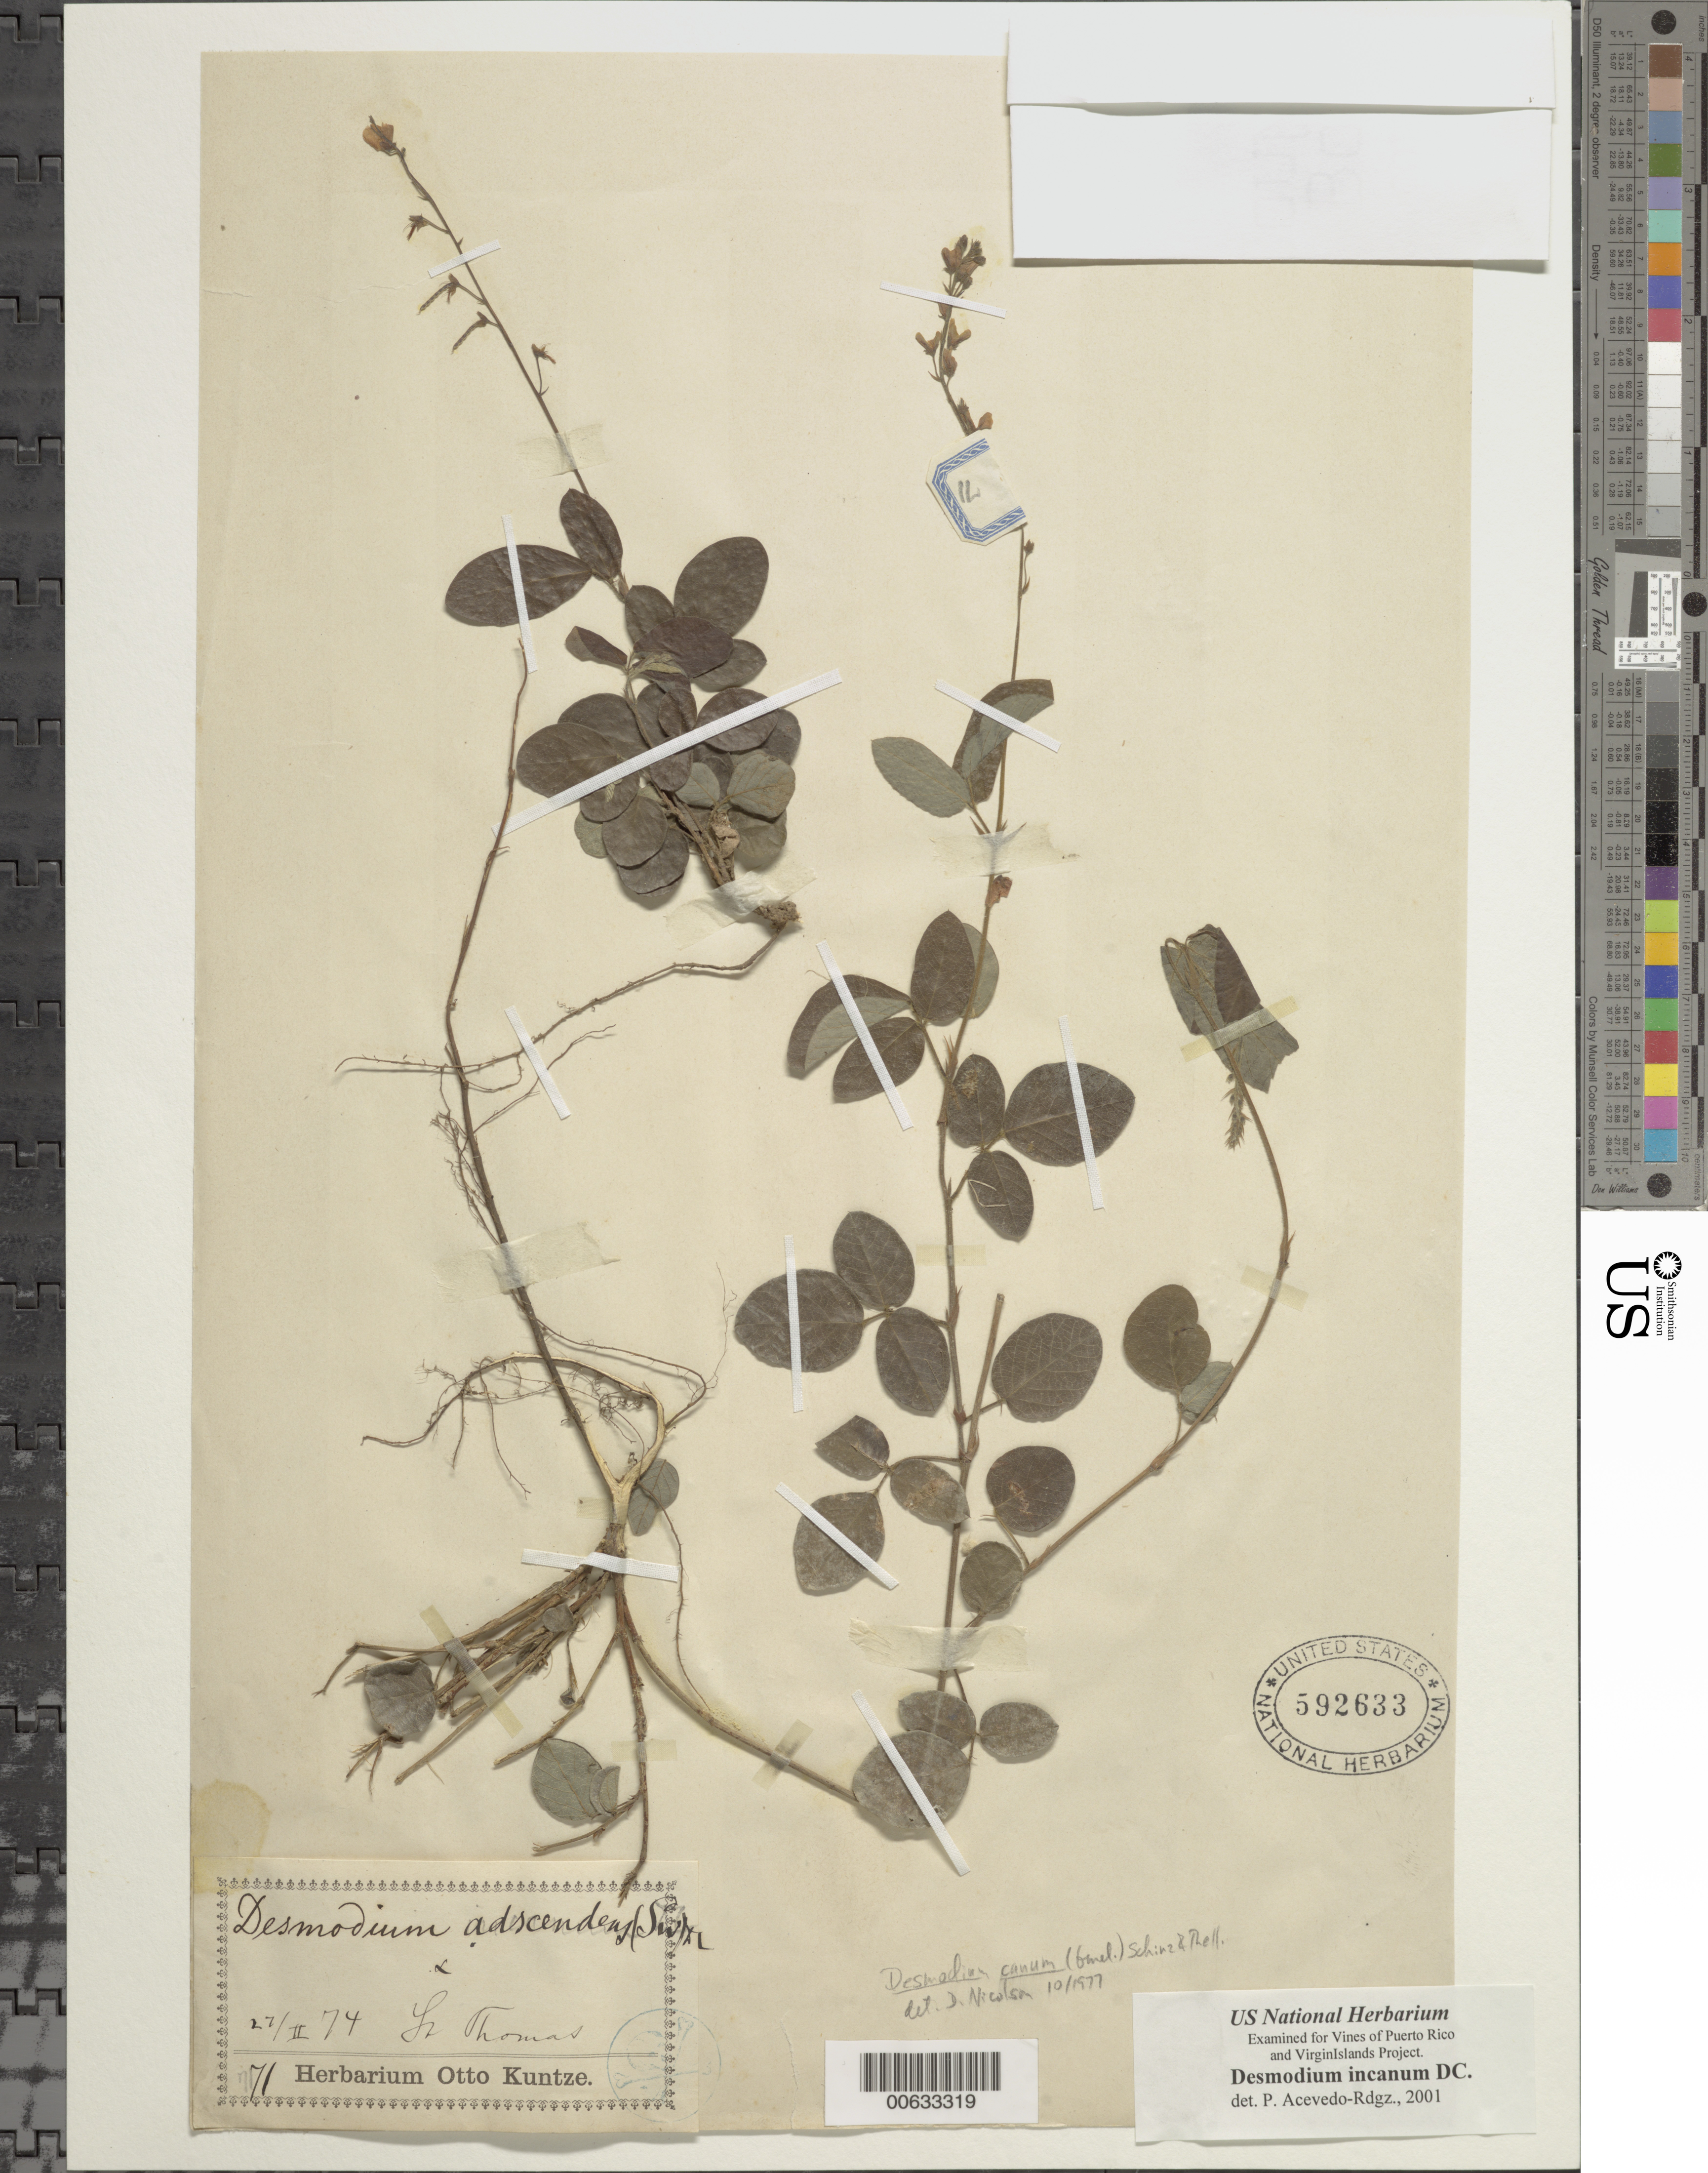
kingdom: Plantae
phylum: Tracheophyta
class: Magnoliopsida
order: Fabales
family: Fabaceae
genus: Desmodium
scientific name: Desmodium incanum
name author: (Sw.) DC.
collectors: ex herb. Otto Kuntze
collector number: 71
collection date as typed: Transcribed d/m/y: 27/2/74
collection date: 1874-02-27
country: U.S. Virgin Islands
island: St. Thomas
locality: St. Thomas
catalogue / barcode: US 592633